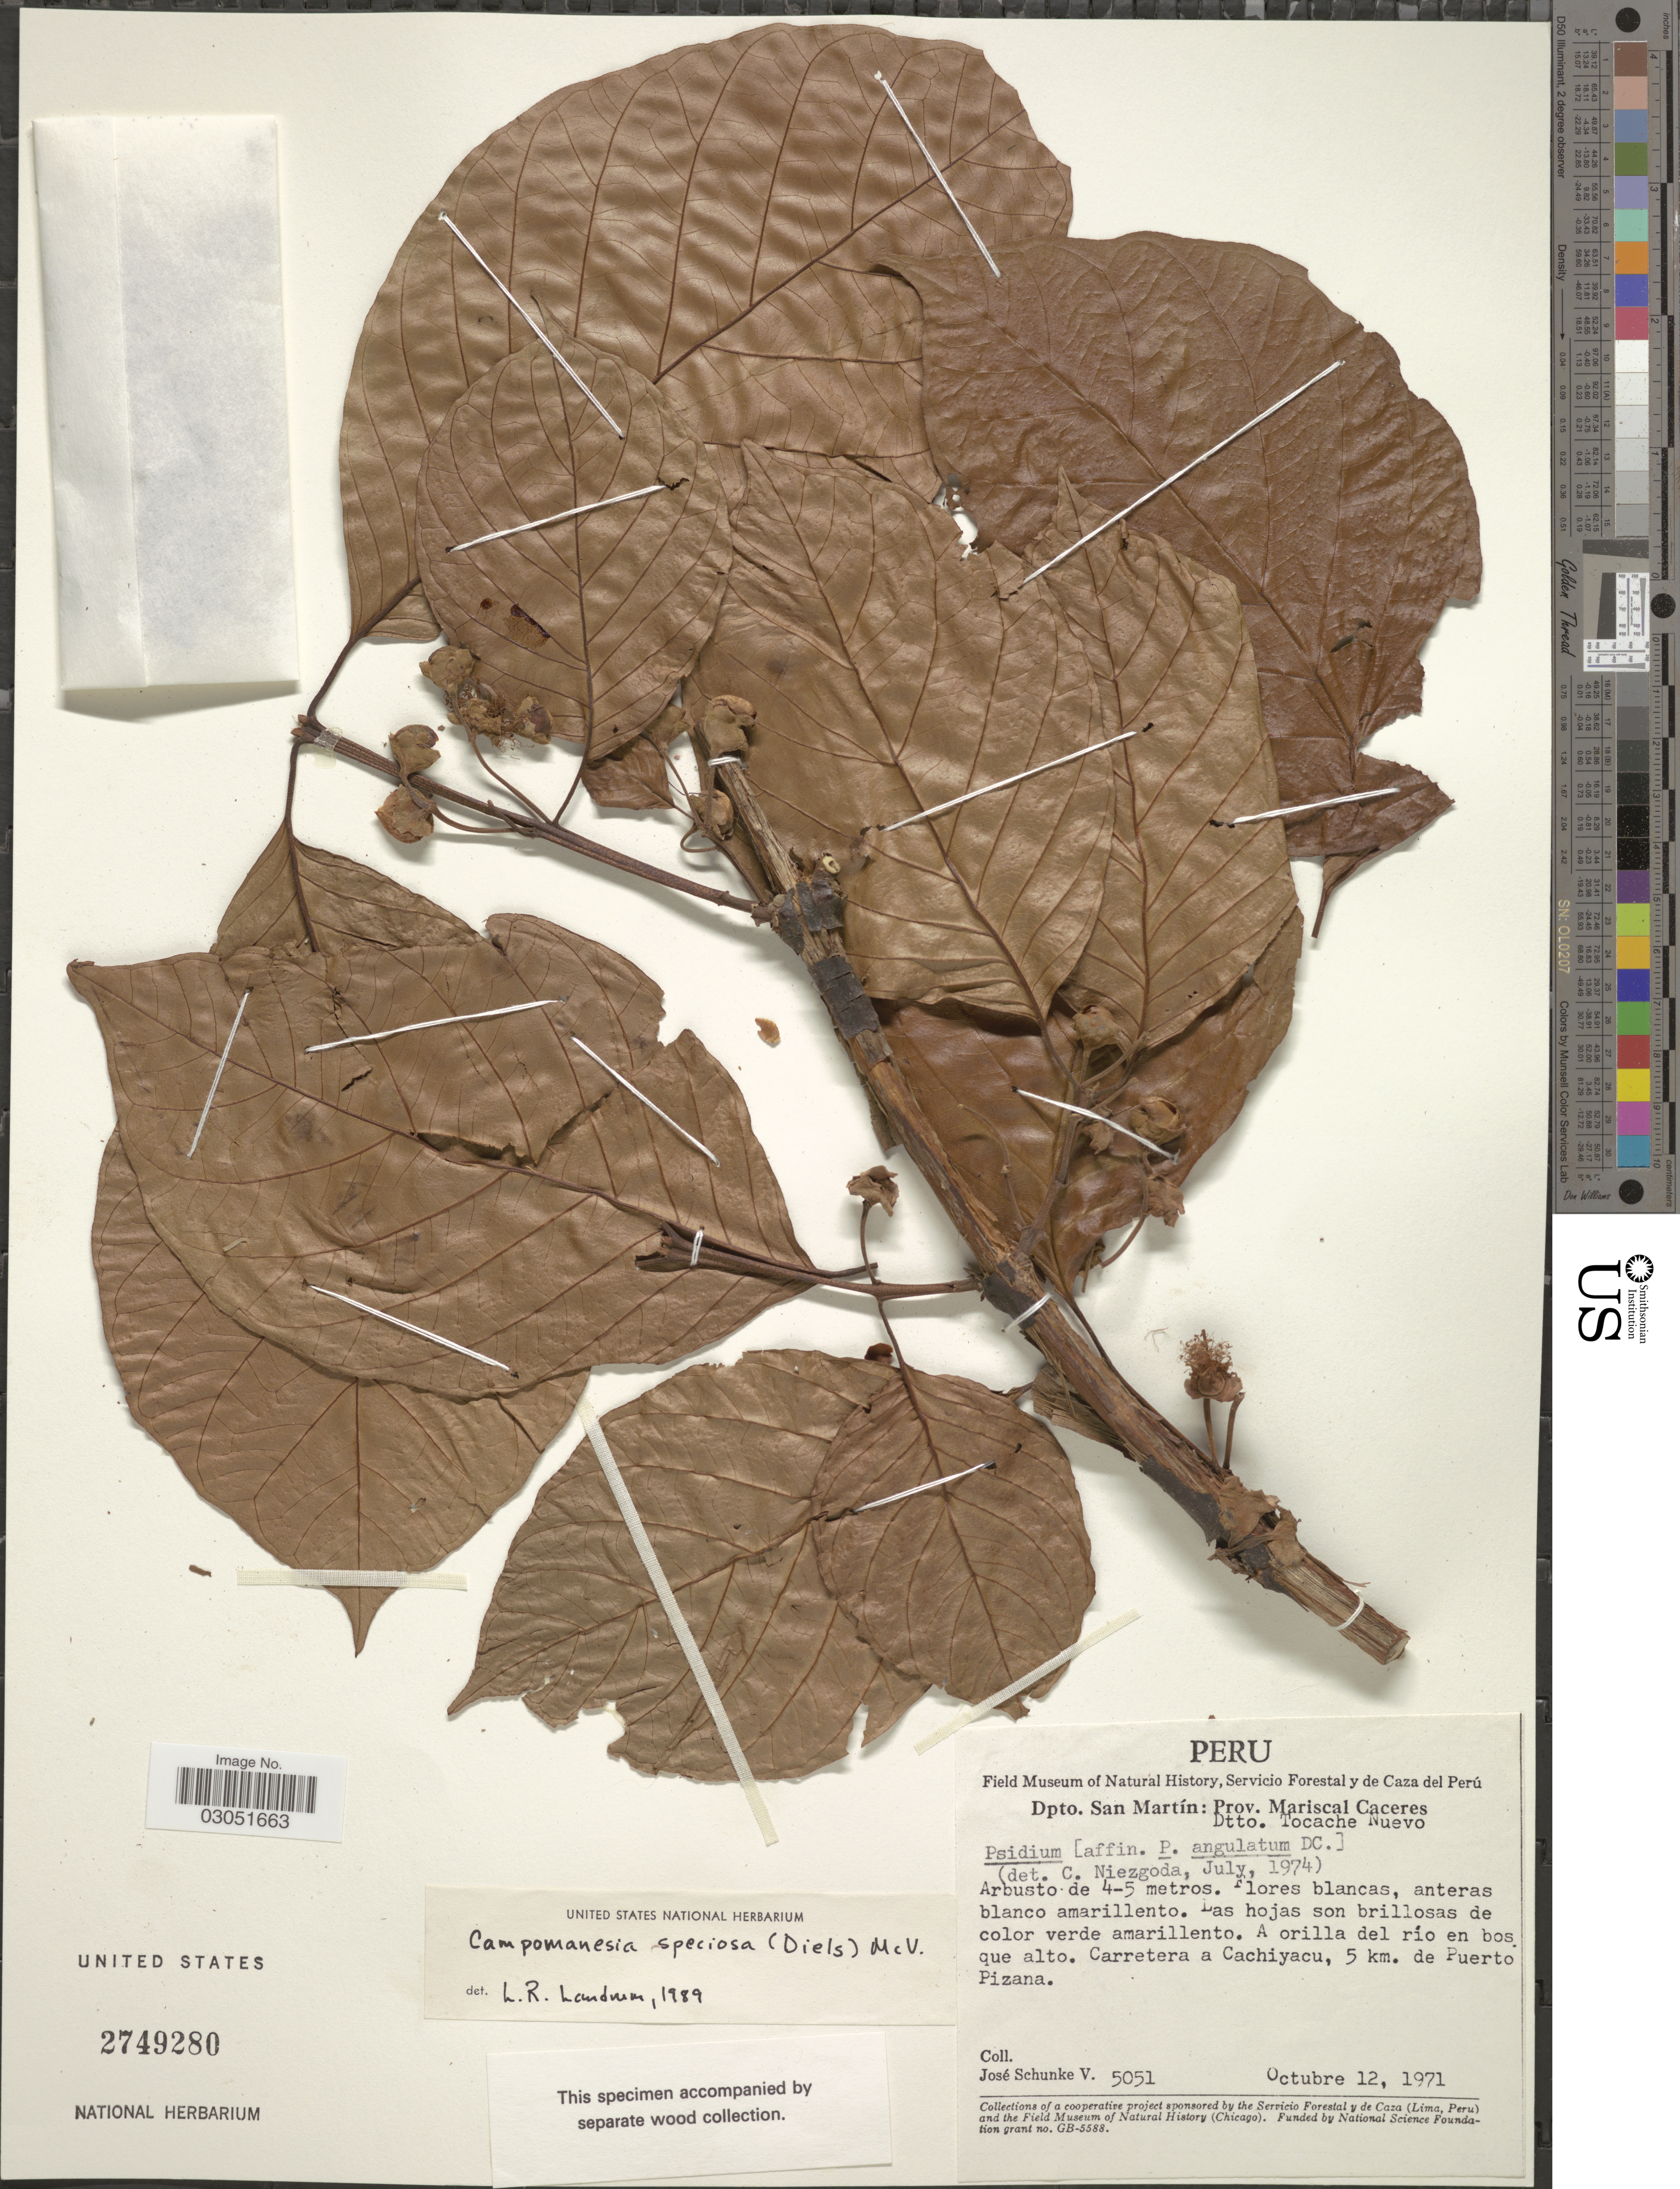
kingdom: Plantae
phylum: Tracheophyta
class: Magnoliopsida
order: Myrtales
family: Myrtaceae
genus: Campomanesia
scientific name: Campomanesia speciosa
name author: (Diels) McVaugh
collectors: J. Schunke Vigo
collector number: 5051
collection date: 1971-10-12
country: Peru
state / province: San Martín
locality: Dpto. San Martín: Prov. Mariscal Caceres. Dtto. Tocache Nuevo. A orilla del río en bos que alto. Carretera a Cachiyacu, 5 km. de Puerto Pizana.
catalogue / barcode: US 2749280